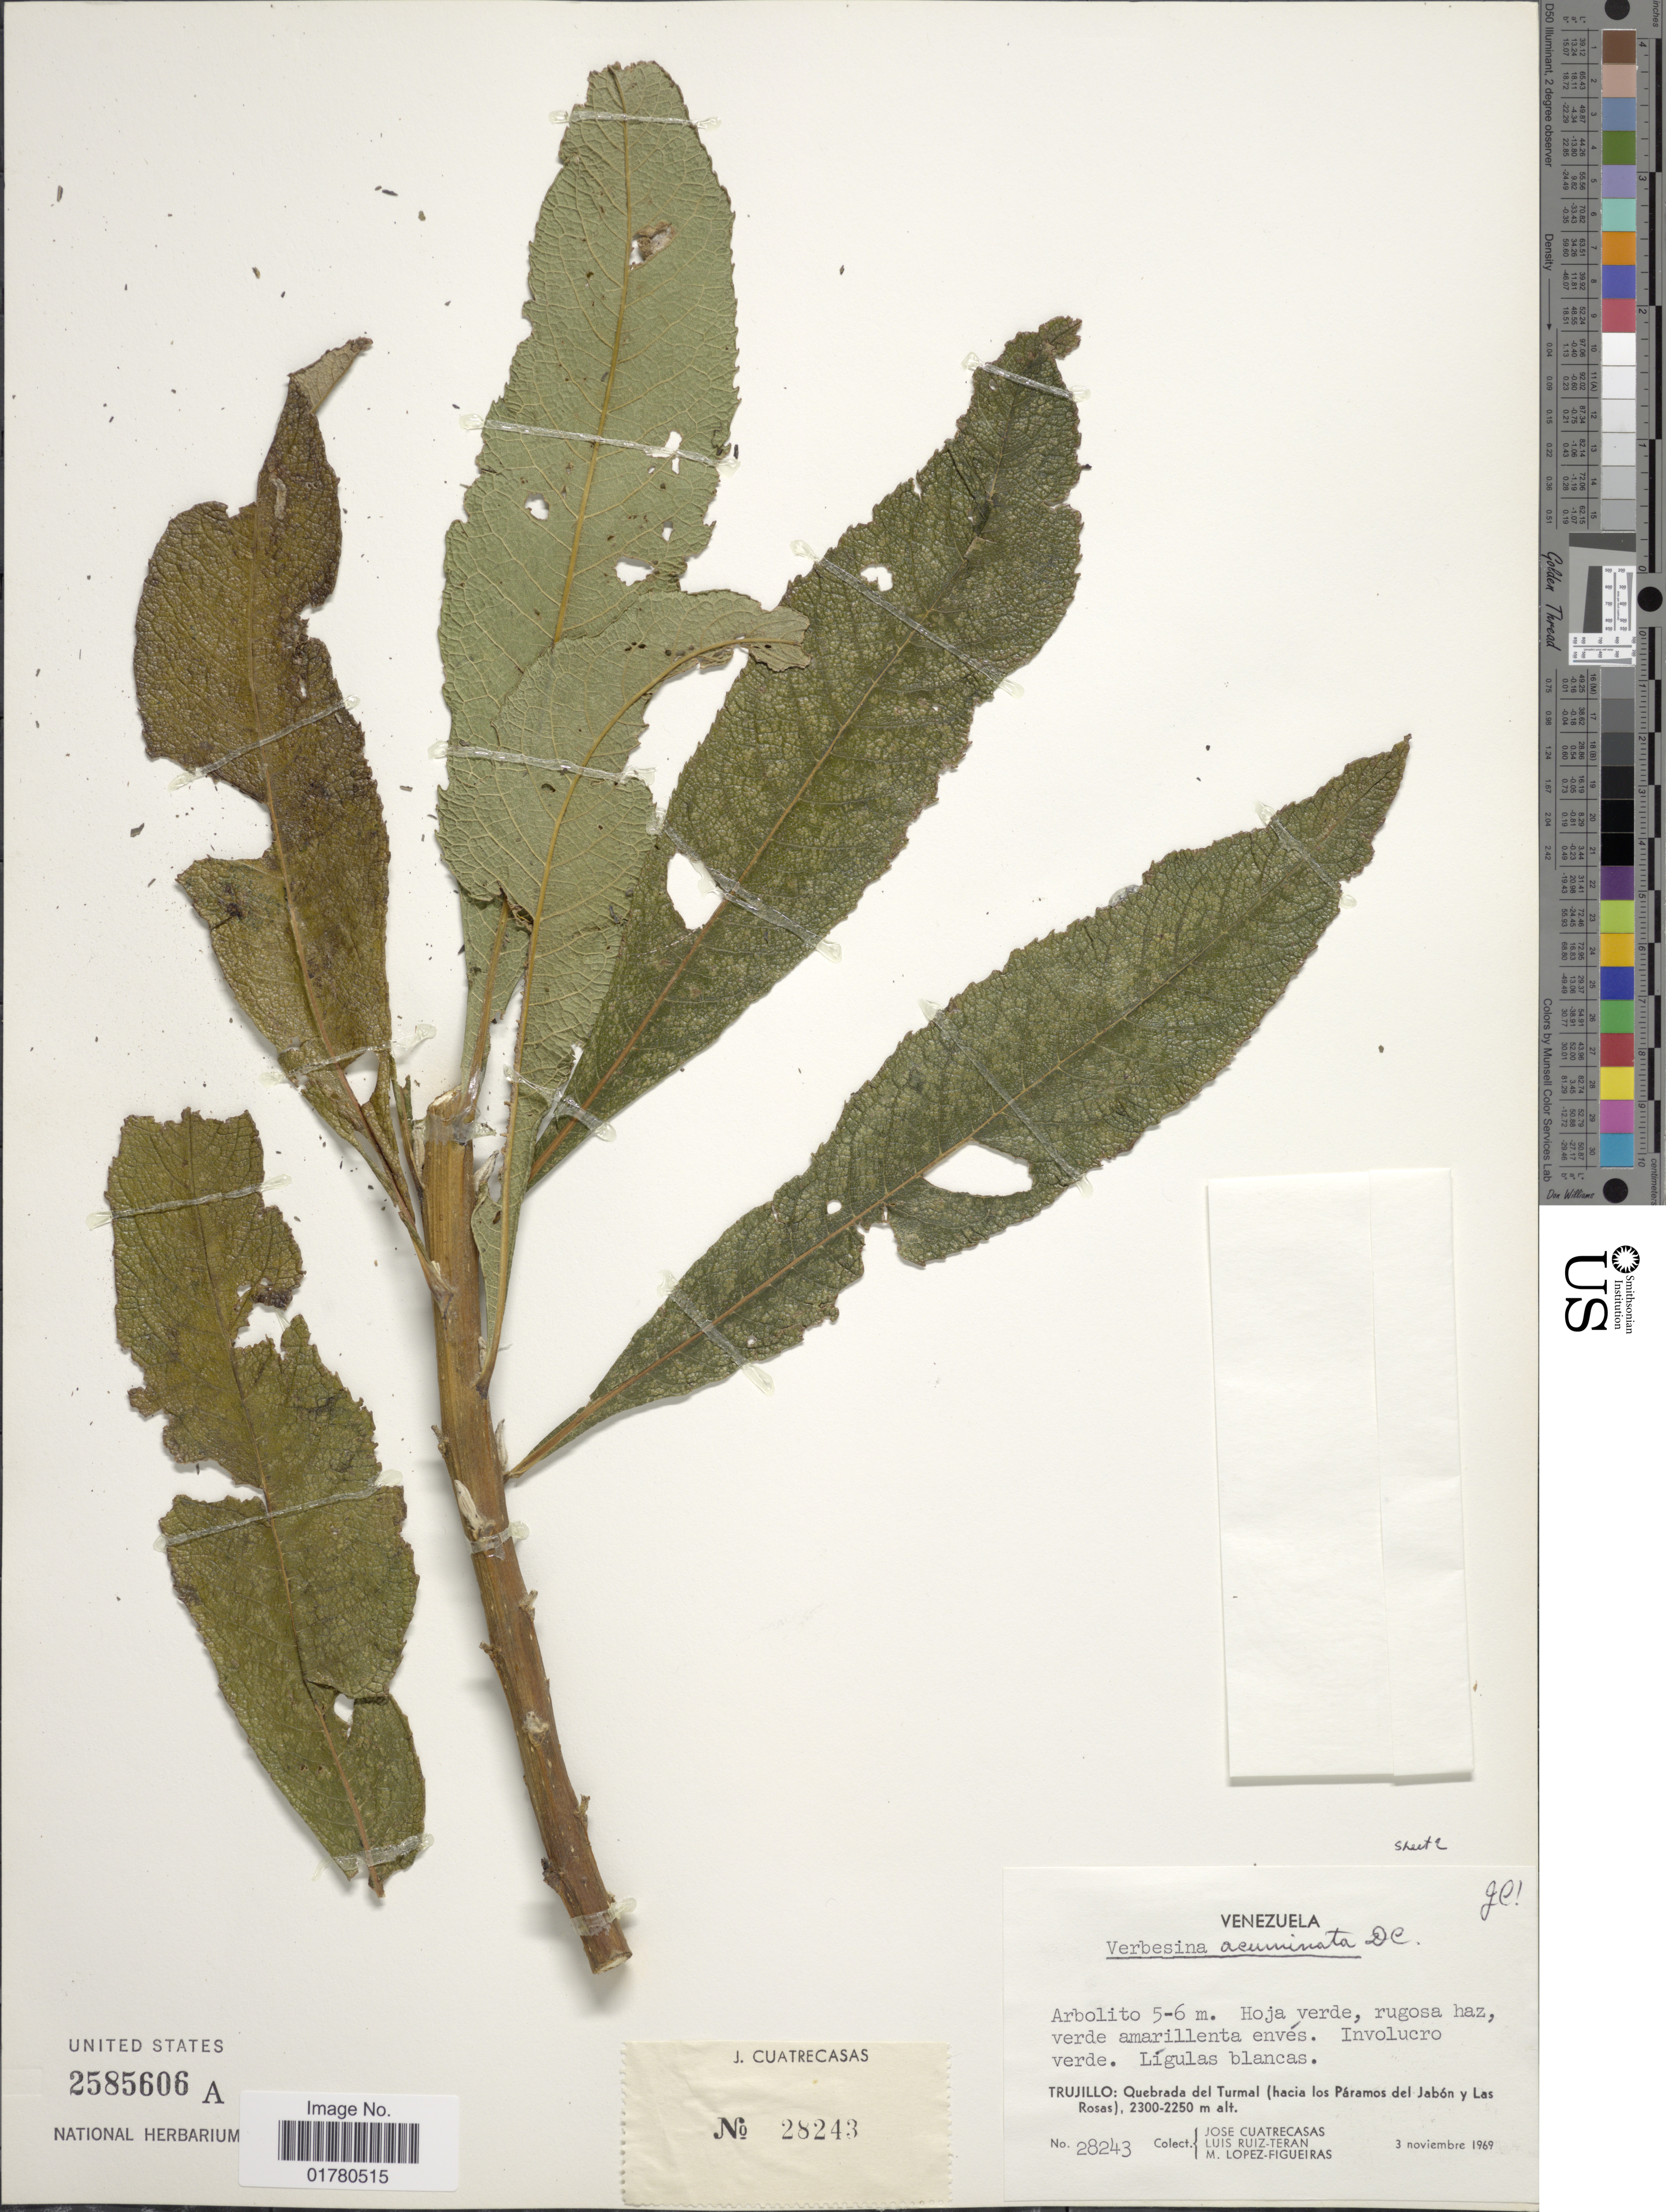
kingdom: Plantae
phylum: Tracheophyta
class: Magnoliopsida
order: Asterales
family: Asteraceae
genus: Verbesina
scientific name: Verbesina acuminata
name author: DC.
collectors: J. Cuatrecasas, L. E. Ruíz-Terán & M. López Figueiras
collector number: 28243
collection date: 1969-11-03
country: Venezuela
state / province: Trujillo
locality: Quebrada del Turmal (hacia los Páramos del Jabón y Las Rosas)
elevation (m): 2250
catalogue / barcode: US 2585606A